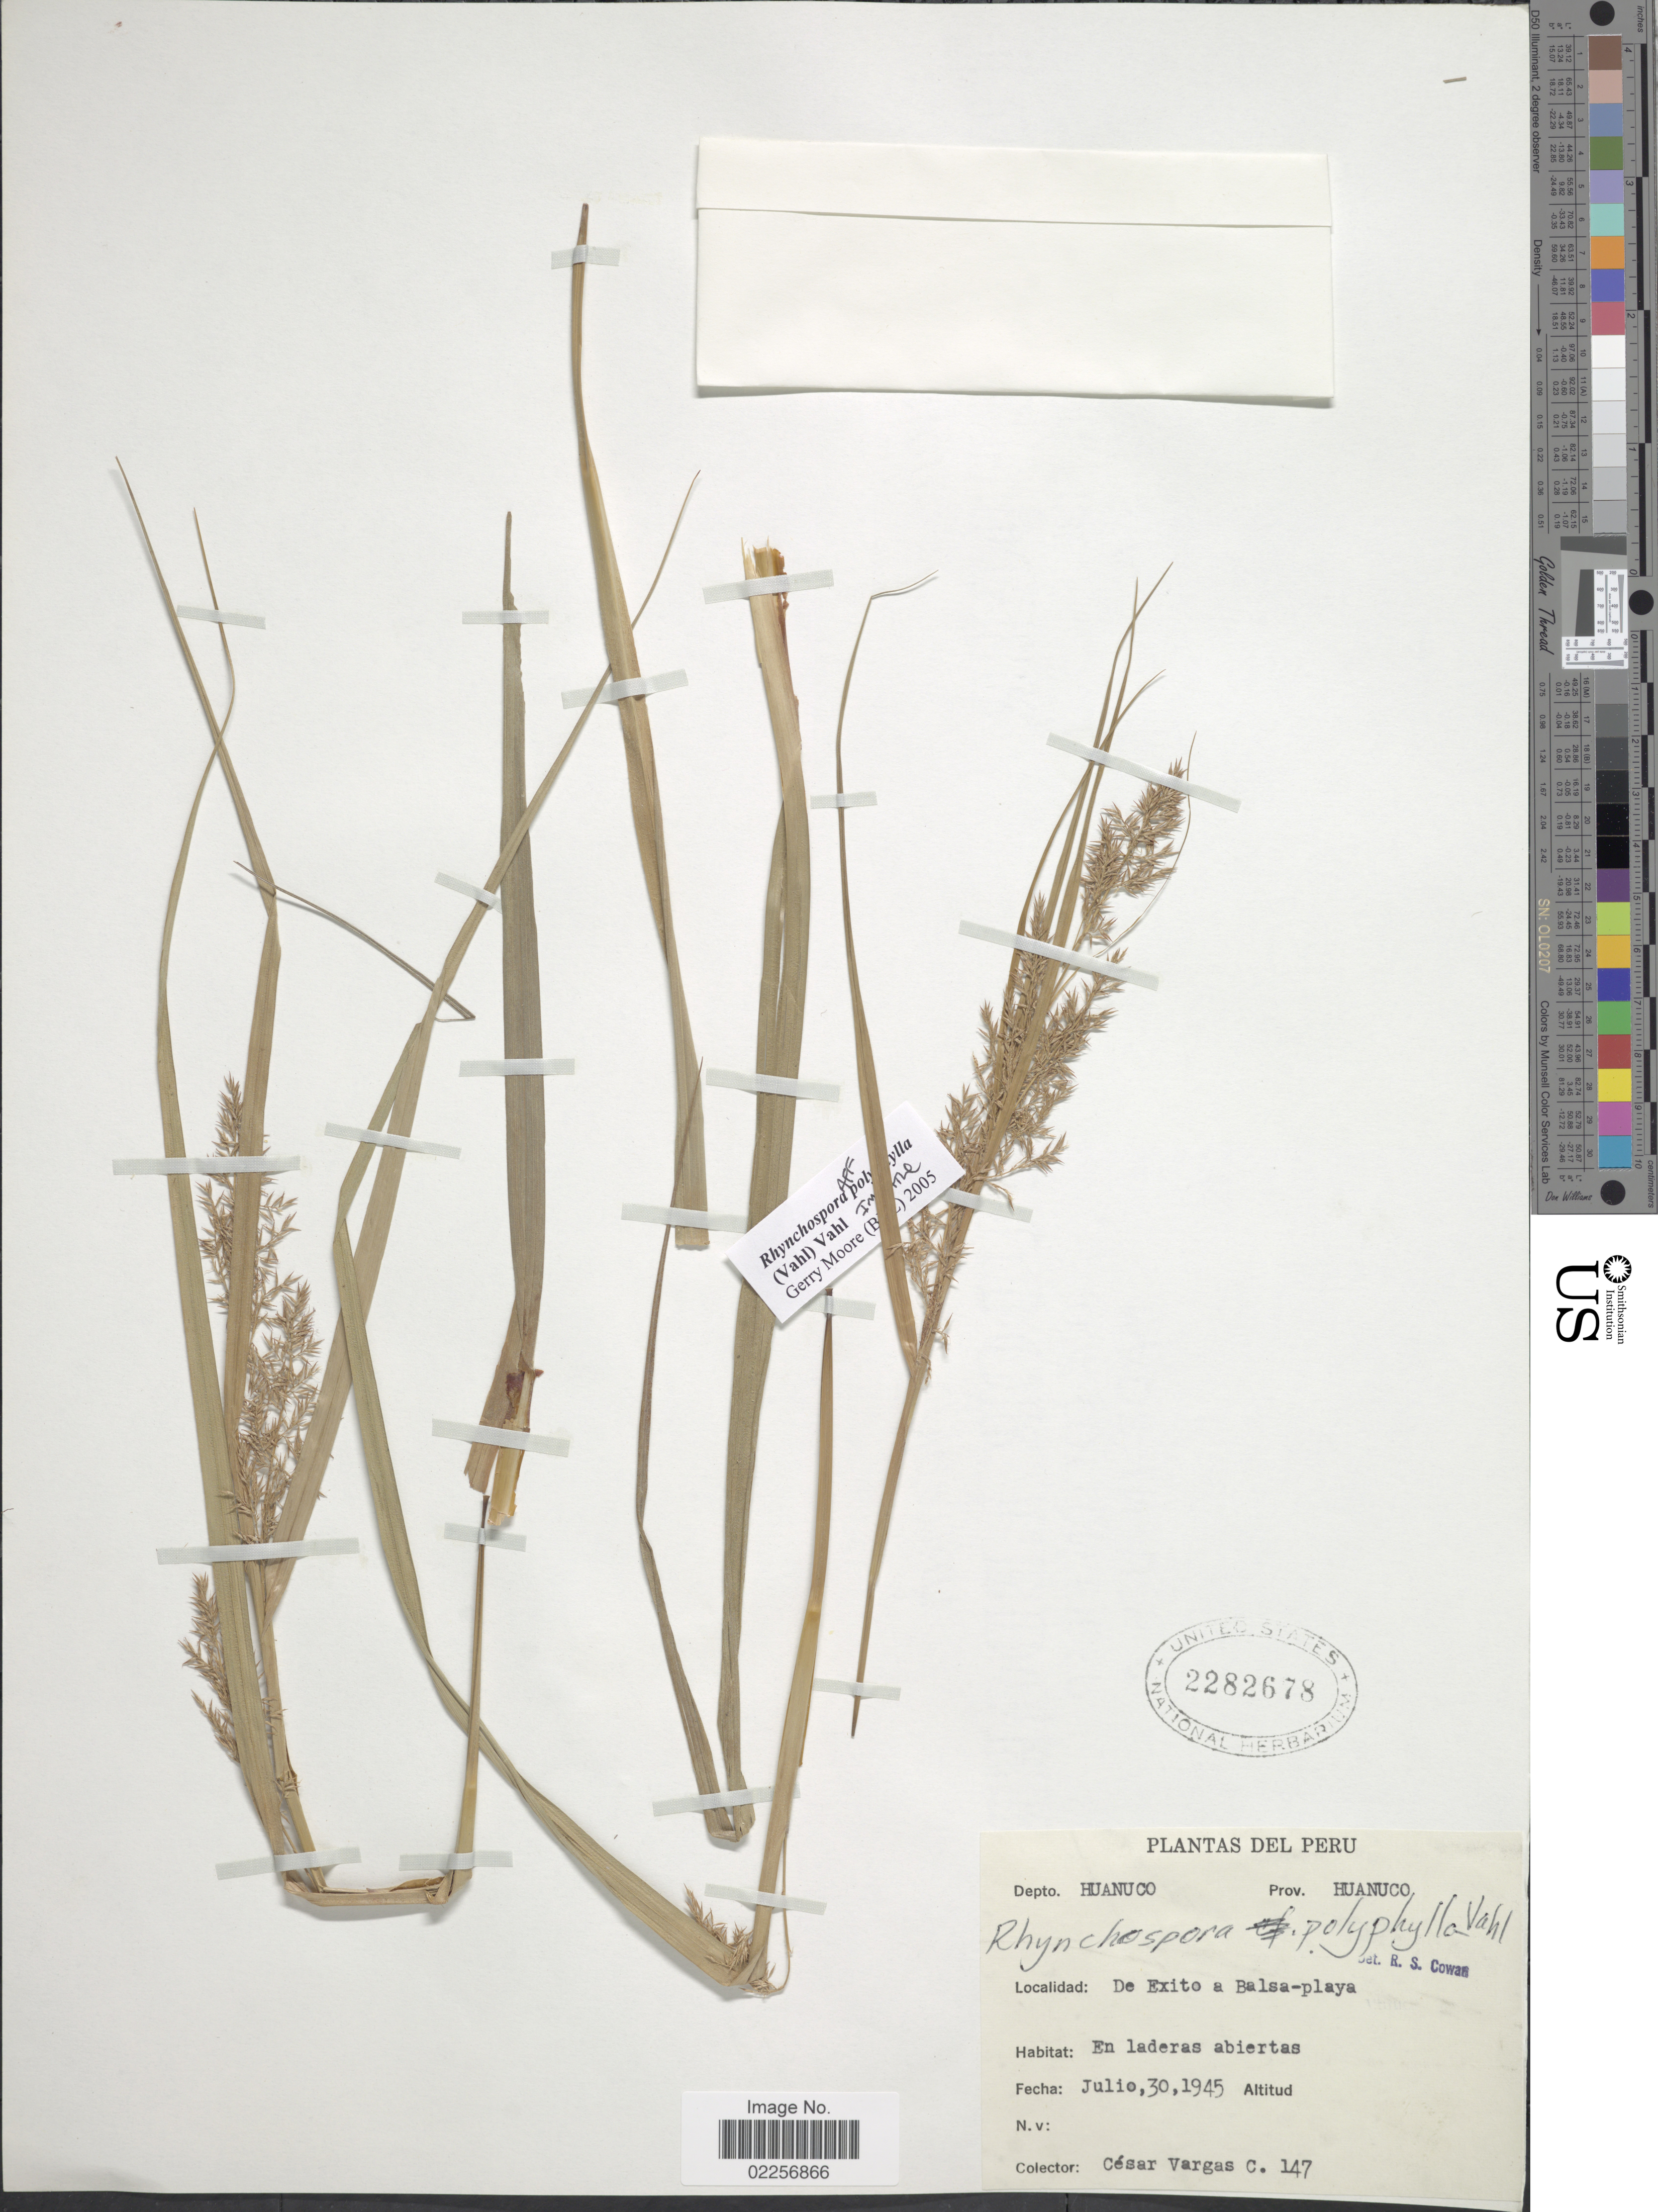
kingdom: Plantae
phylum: Tracheophyta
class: Liliopsida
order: Poales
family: Cyperaceae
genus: Rhynchospora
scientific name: Rhynchospora polyphylla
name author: (Vahl) Vahl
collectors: C. Vargas Calderón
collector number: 147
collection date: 1945-07-30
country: Peru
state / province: Huánuco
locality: Depto. Huanuco. De Exito a Balsa-playa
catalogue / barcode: US 2282678